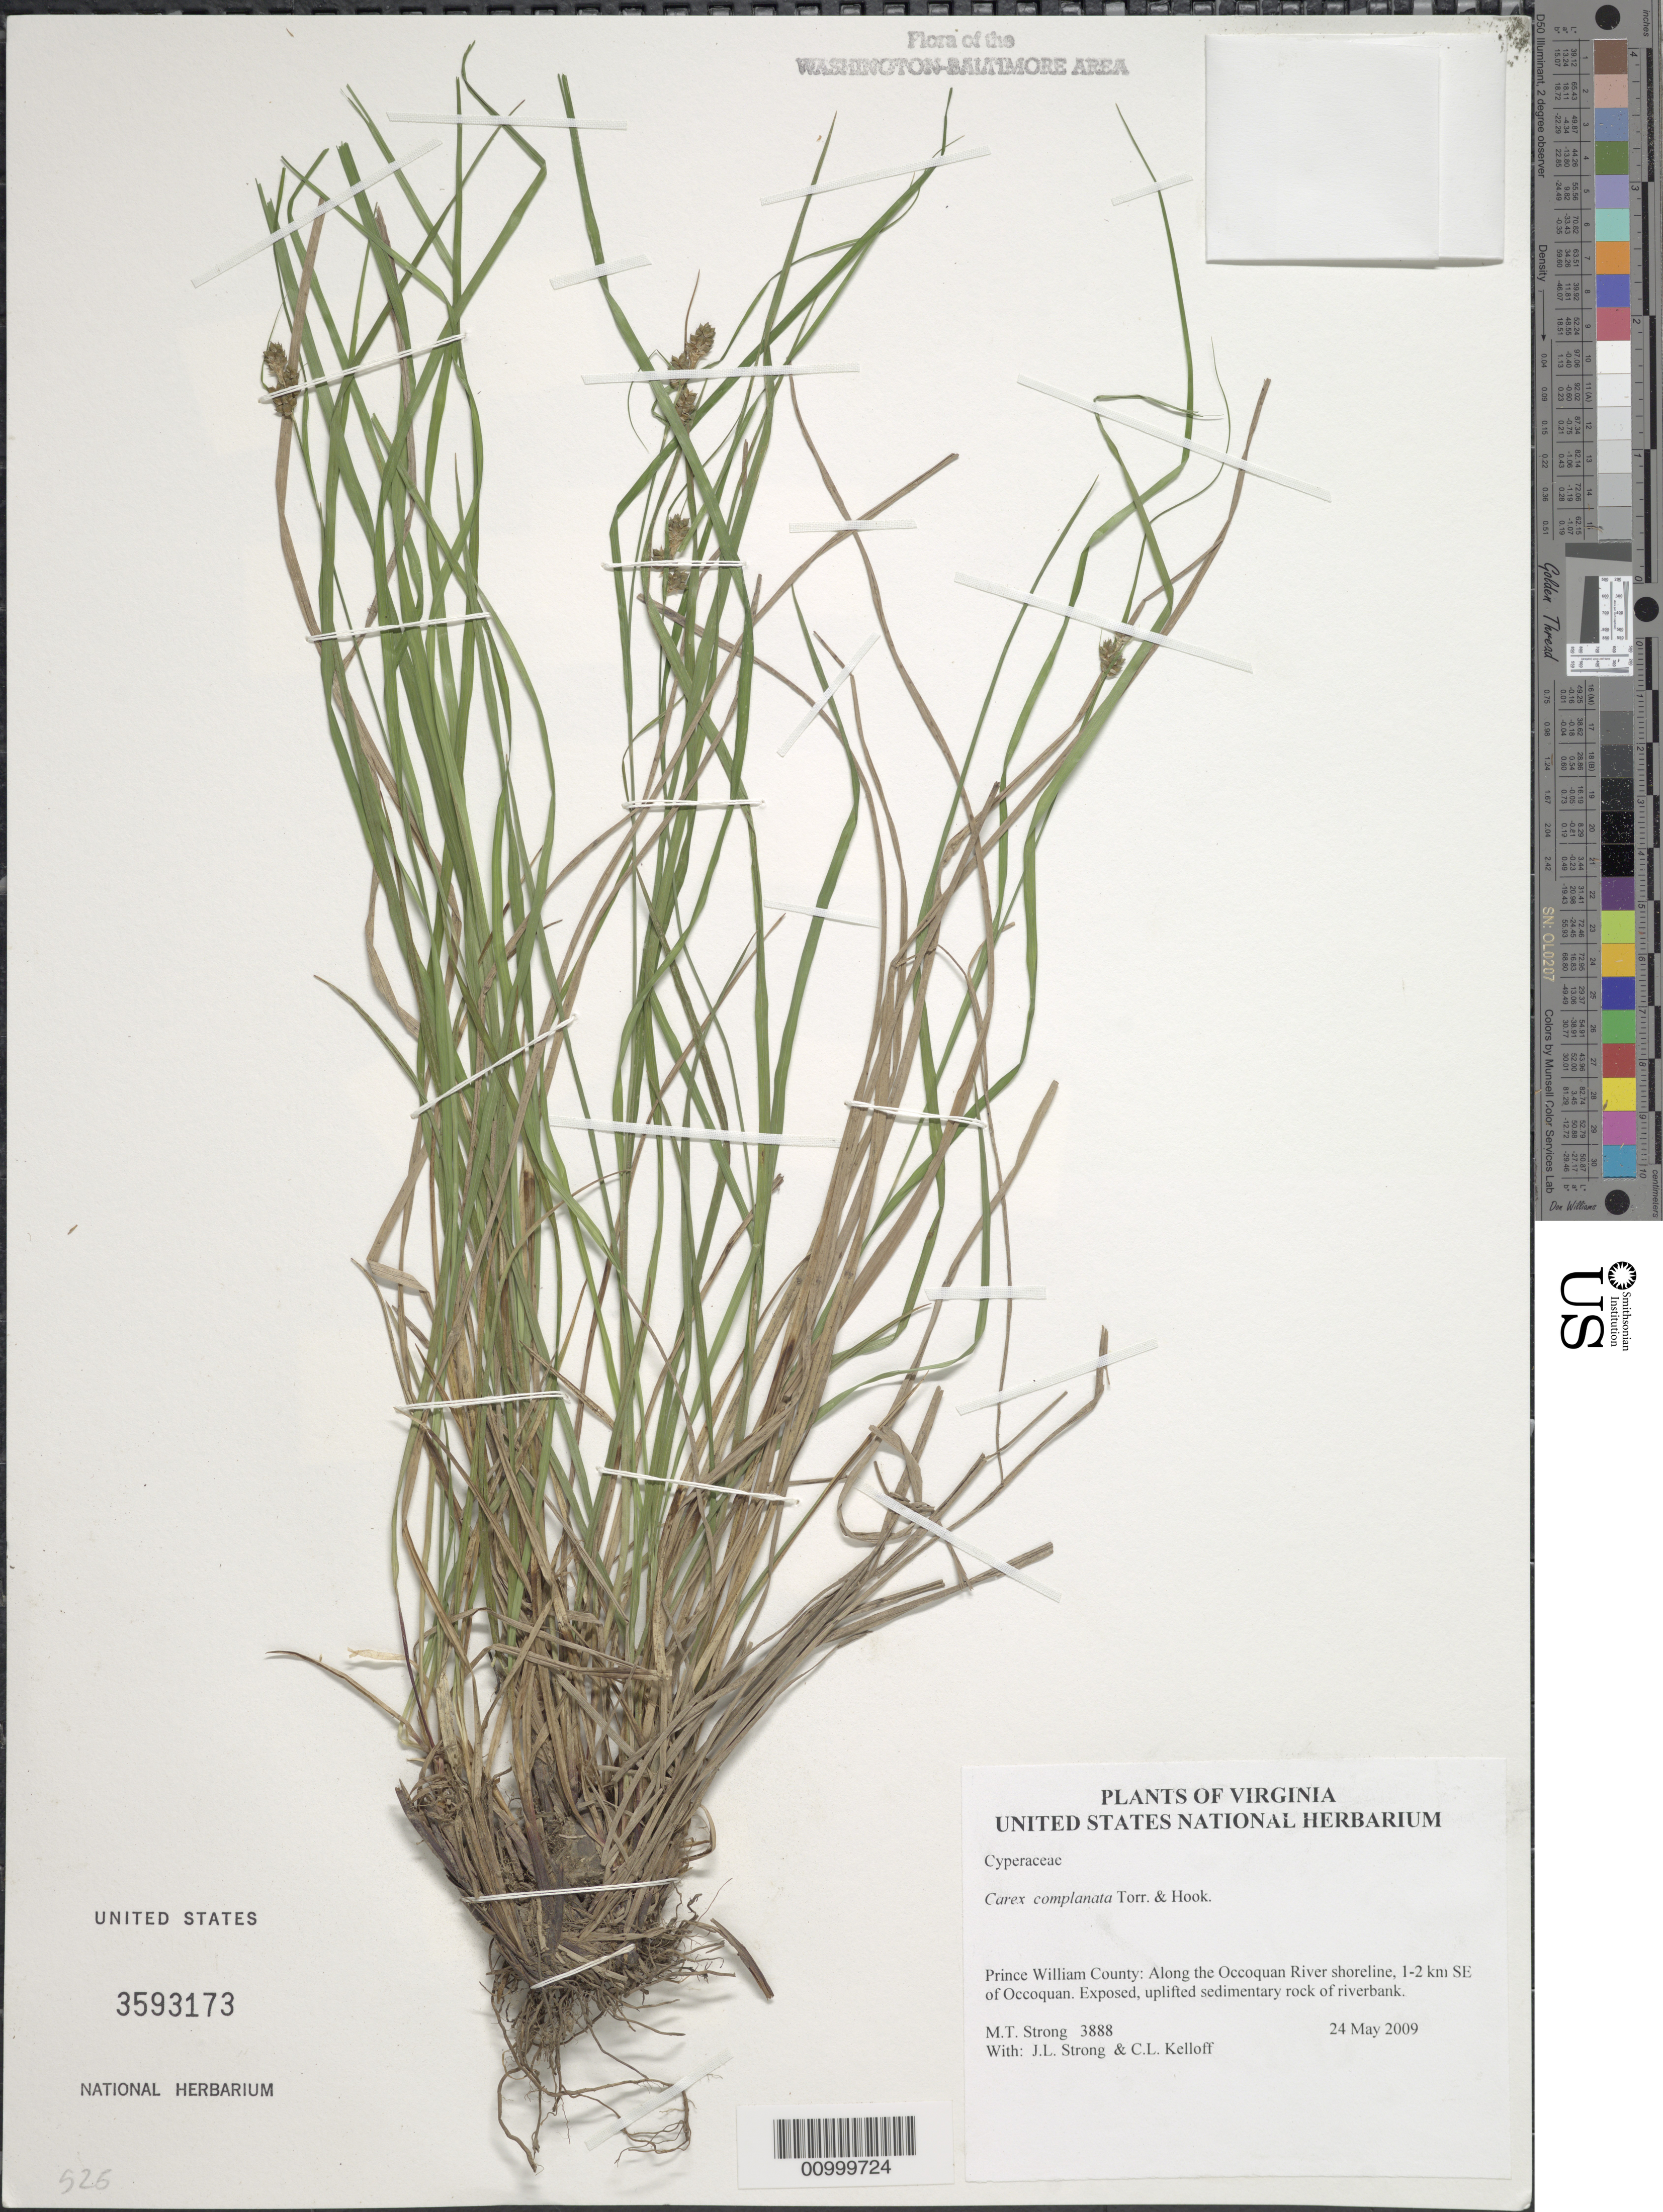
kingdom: Plantae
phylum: Tracheophyta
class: Liliopsida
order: Poales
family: Cyperaceae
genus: Carex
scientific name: Carex complanata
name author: Torr. & Hook.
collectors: M. T. Strong, J. L. Strong & C. L. Kelloff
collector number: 3888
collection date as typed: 24 May 2009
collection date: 2009-05-24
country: United States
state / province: Virginia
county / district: Prince William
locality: Along the Occoquan River shoreline, 1-2 SE of Occoquan.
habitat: exposed uplifted sedimentary rock of riverbank.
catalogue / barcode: US 3593173